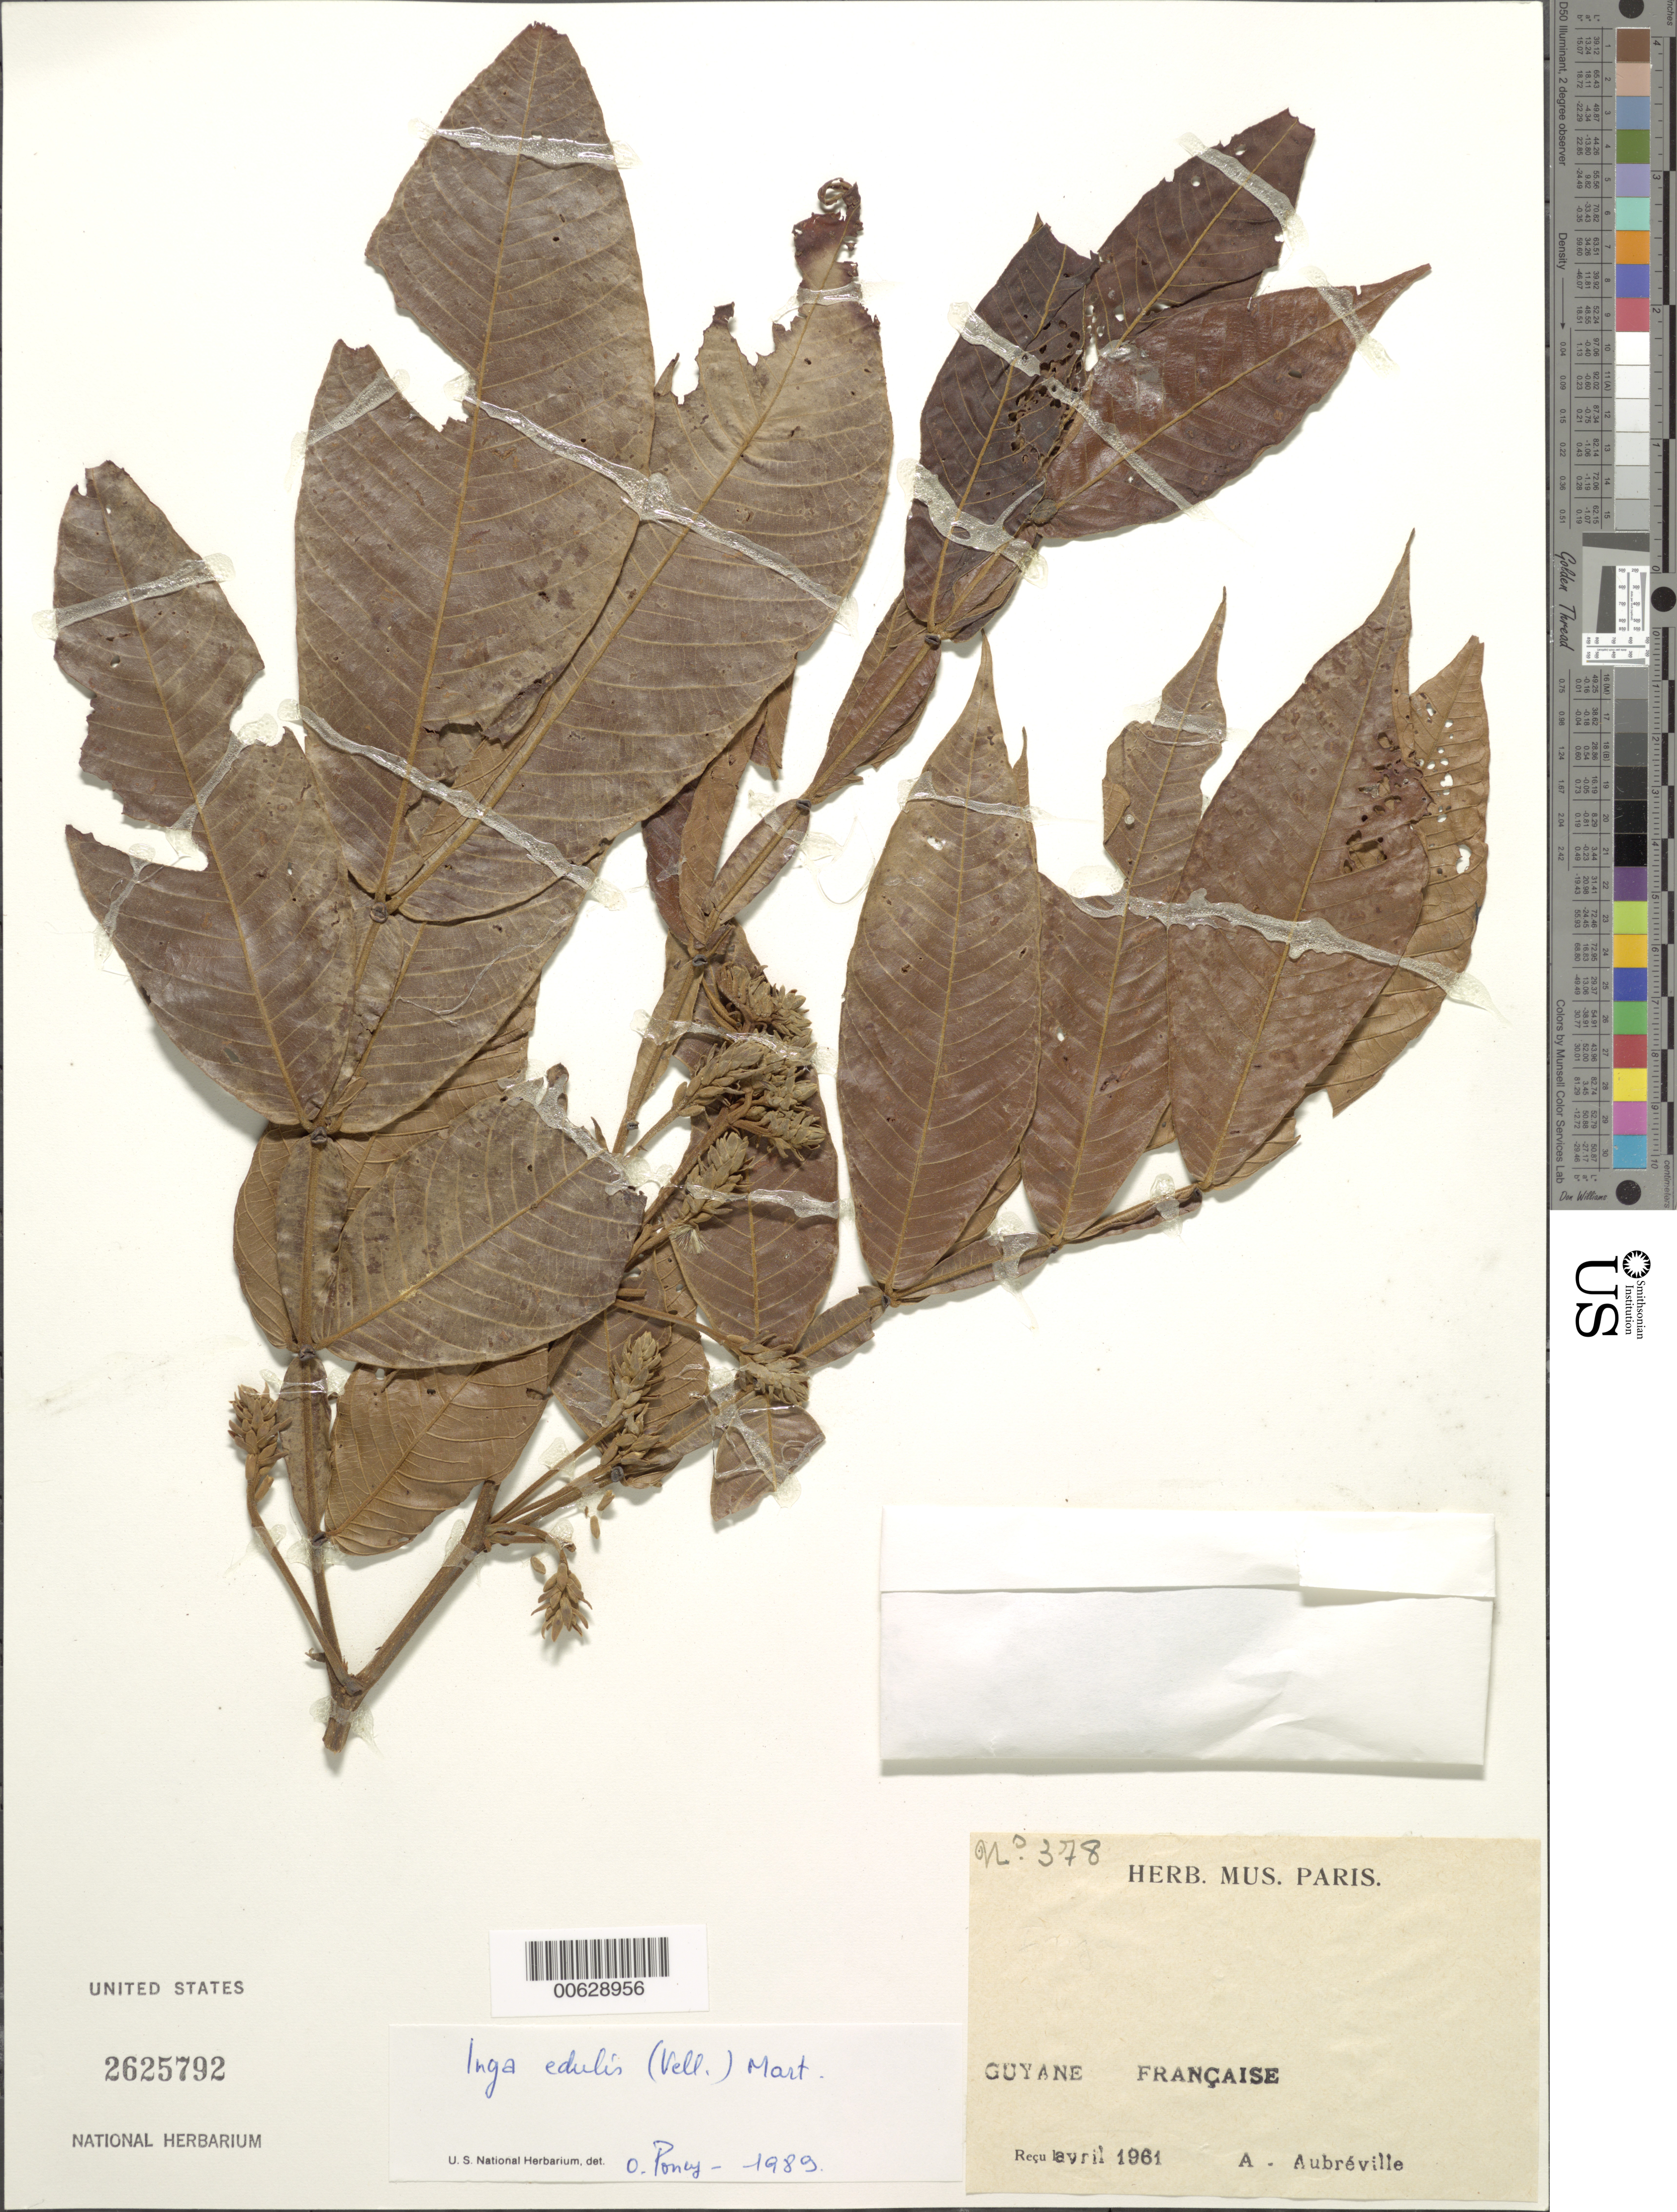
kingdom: Plantae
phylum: Tracheophyta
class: Magnoliopsida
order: Fabales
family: Fabaceae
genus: Inga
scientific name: Inga edulis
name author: Mart.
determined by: Poncy, O.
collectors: A. Aubréville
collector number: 378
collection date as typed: Apr-61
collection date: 1961-04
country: French Guiana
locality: Rivière Comté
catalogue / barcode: US 2625792